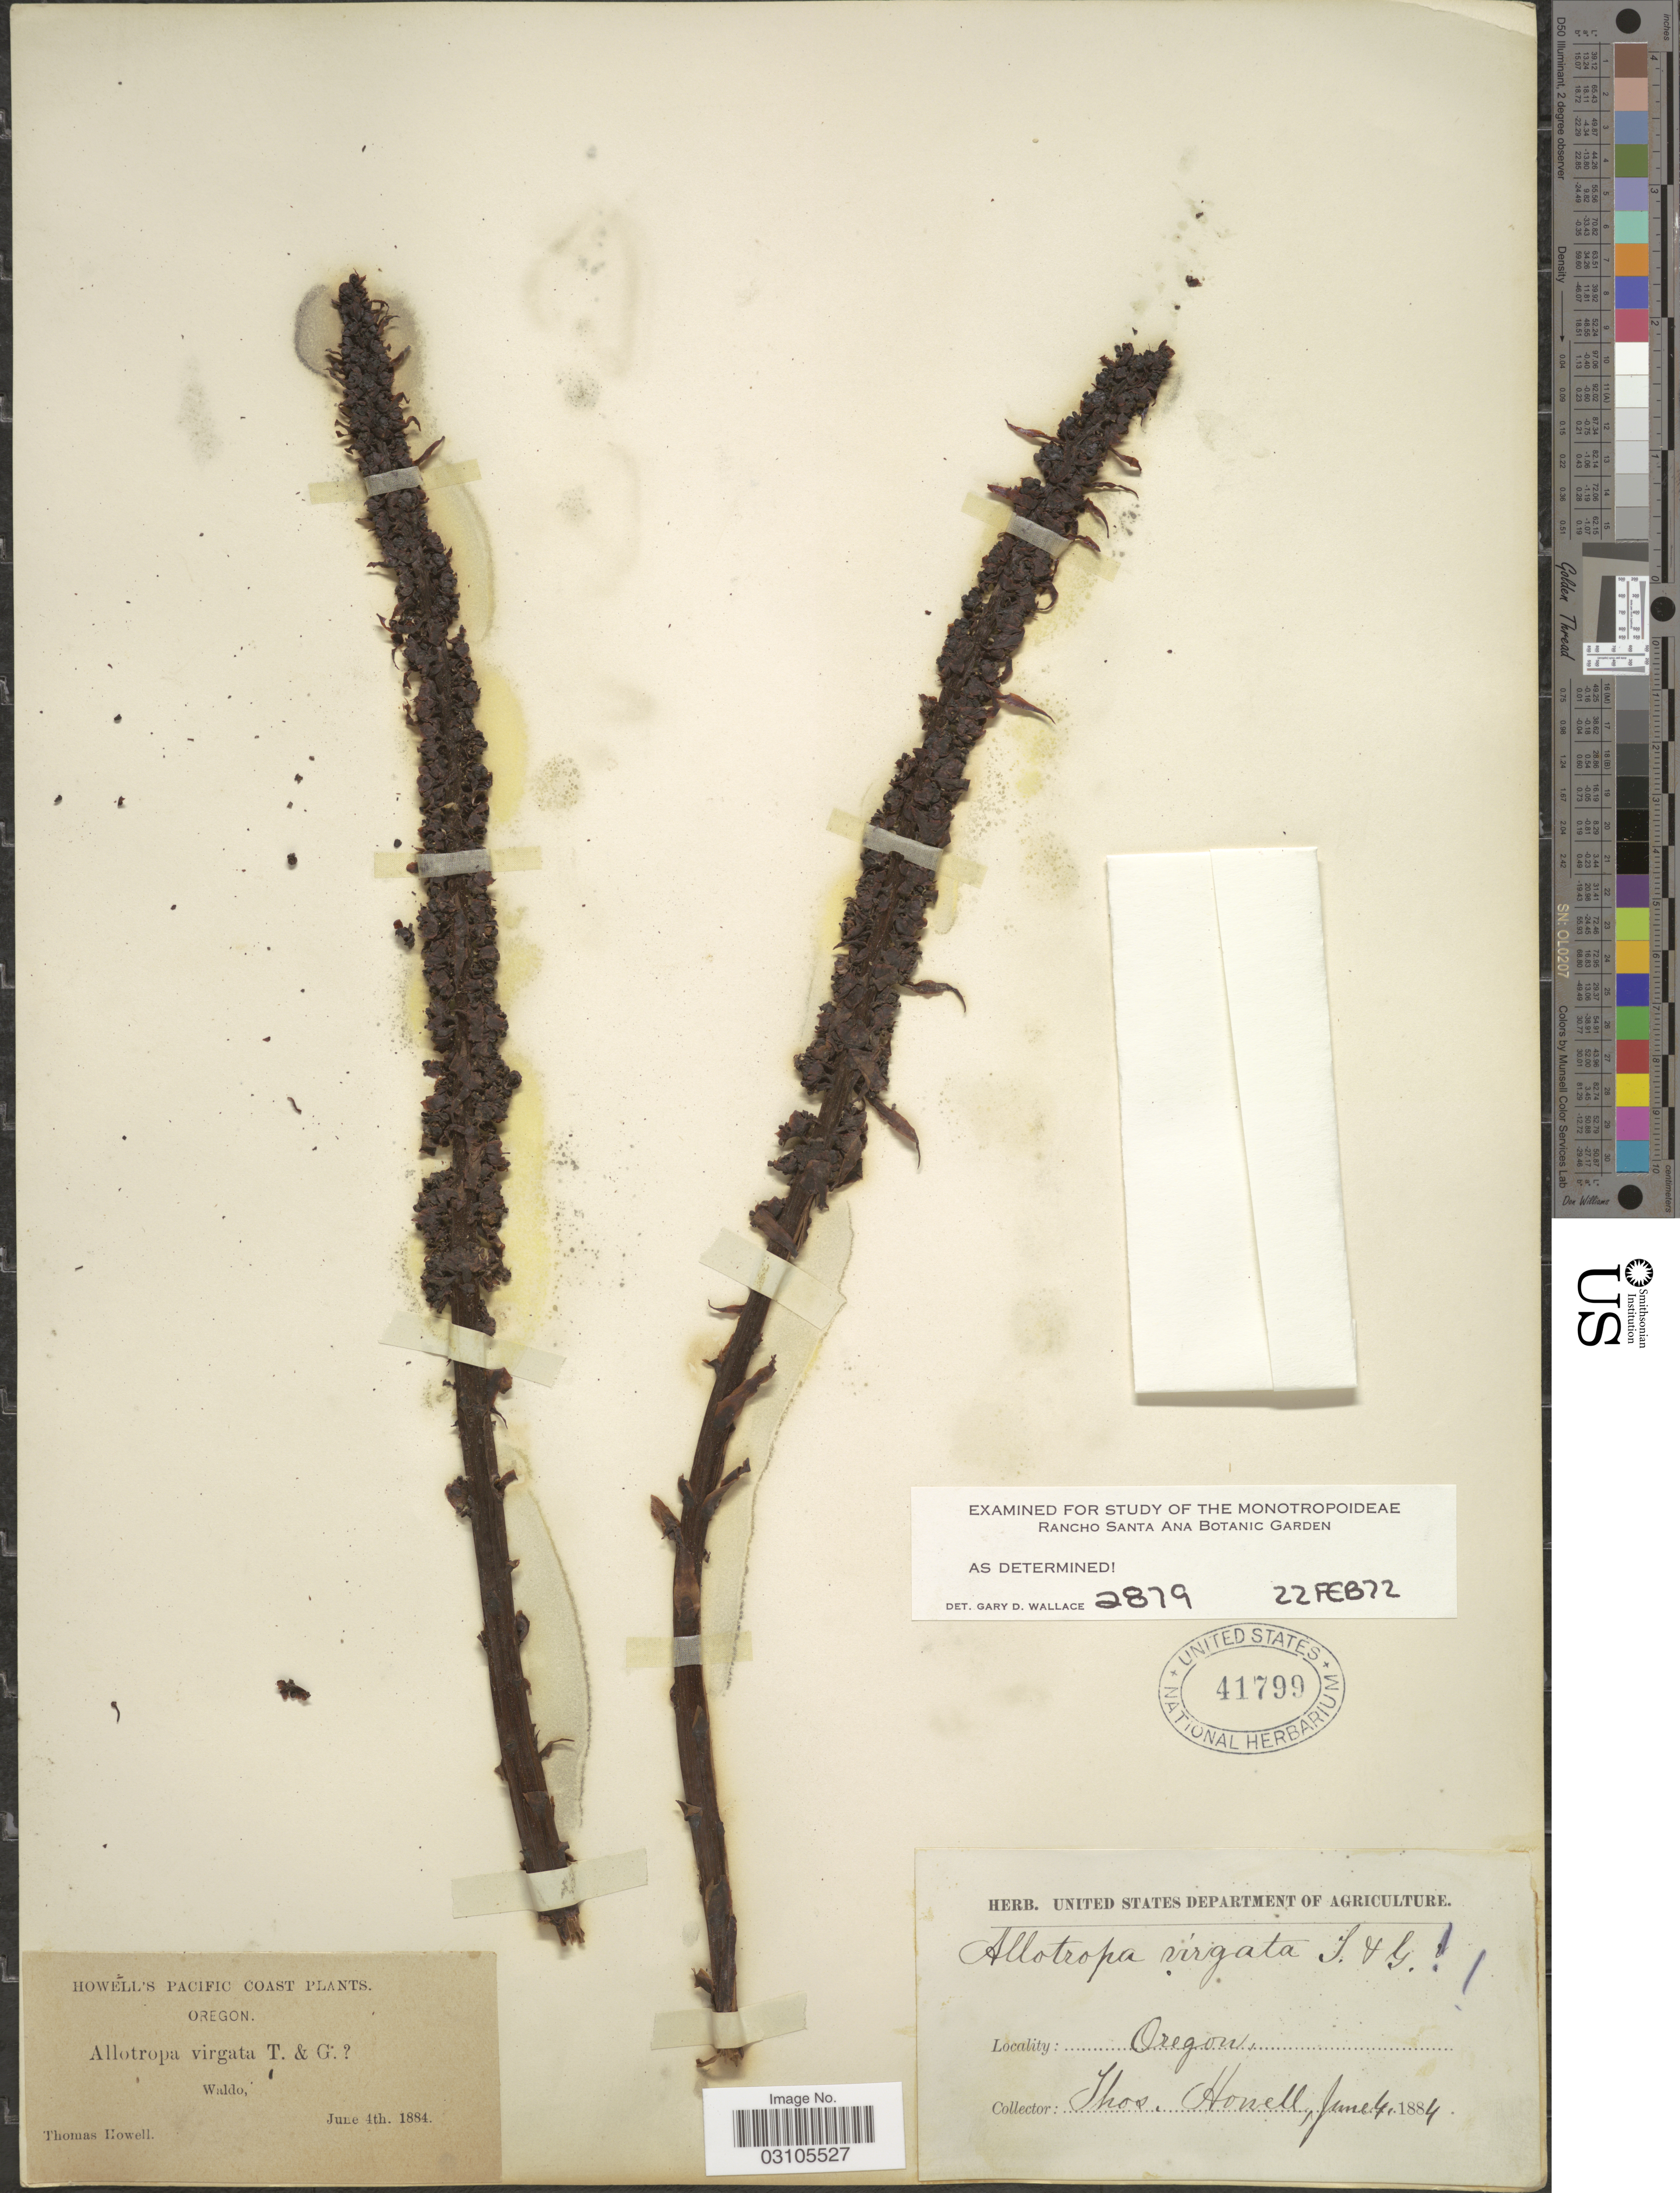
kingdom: Plantae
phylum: Tracheophyta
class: Magnoliopsida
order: Ericales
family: Ericaceae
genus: Allotropa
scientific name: Allotropa virgata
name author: Torr. & A. Gray ex A. Gray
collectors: T. Howell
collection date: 1884-06-04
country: United States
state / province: Oregon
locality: Pacific Coast. Waldo.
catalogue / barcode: US 41799